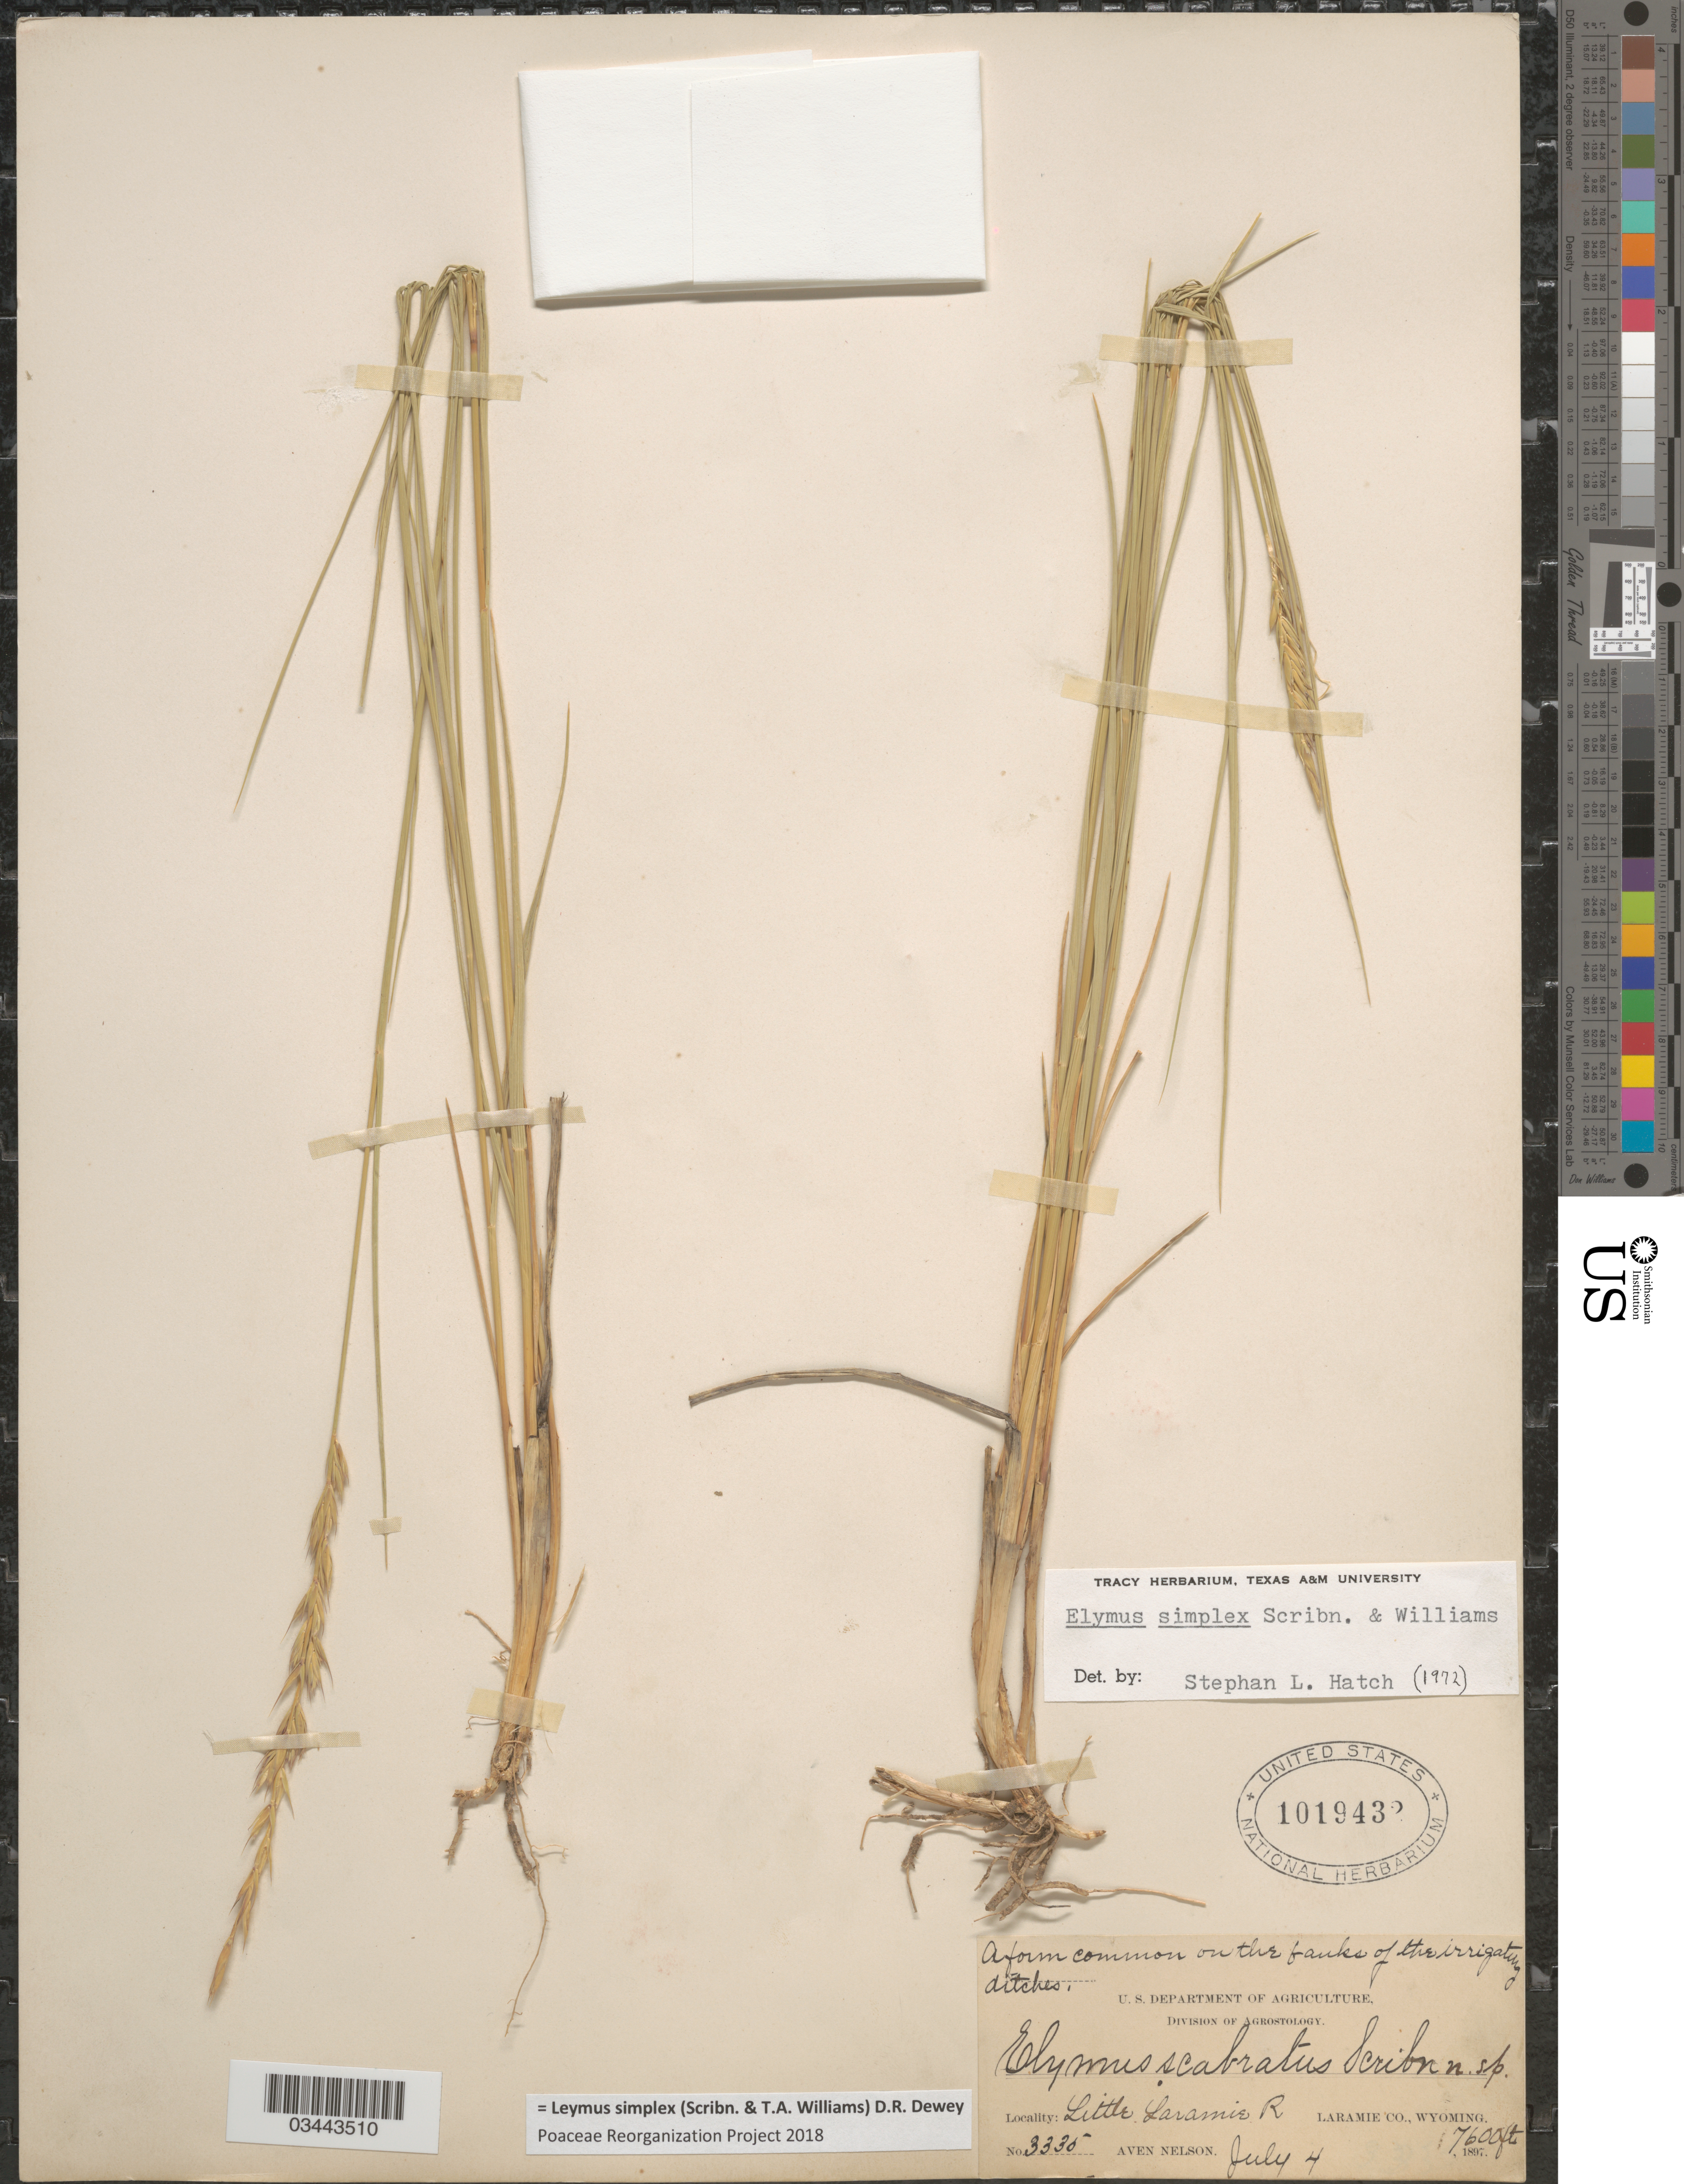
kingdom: Plantae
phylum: Tracheophyta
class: Liliopsida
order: Poales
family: Poaceae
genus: Leymus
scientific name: Leymus simplex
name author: (Scribn. & T.A. Williams) Dewey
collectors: A. Nelson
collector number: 3335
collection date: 1897-07-04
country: United States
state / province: Wyoming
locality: Little Laramie R. Laramie Co.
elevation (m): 2316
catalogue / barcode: US 1019432